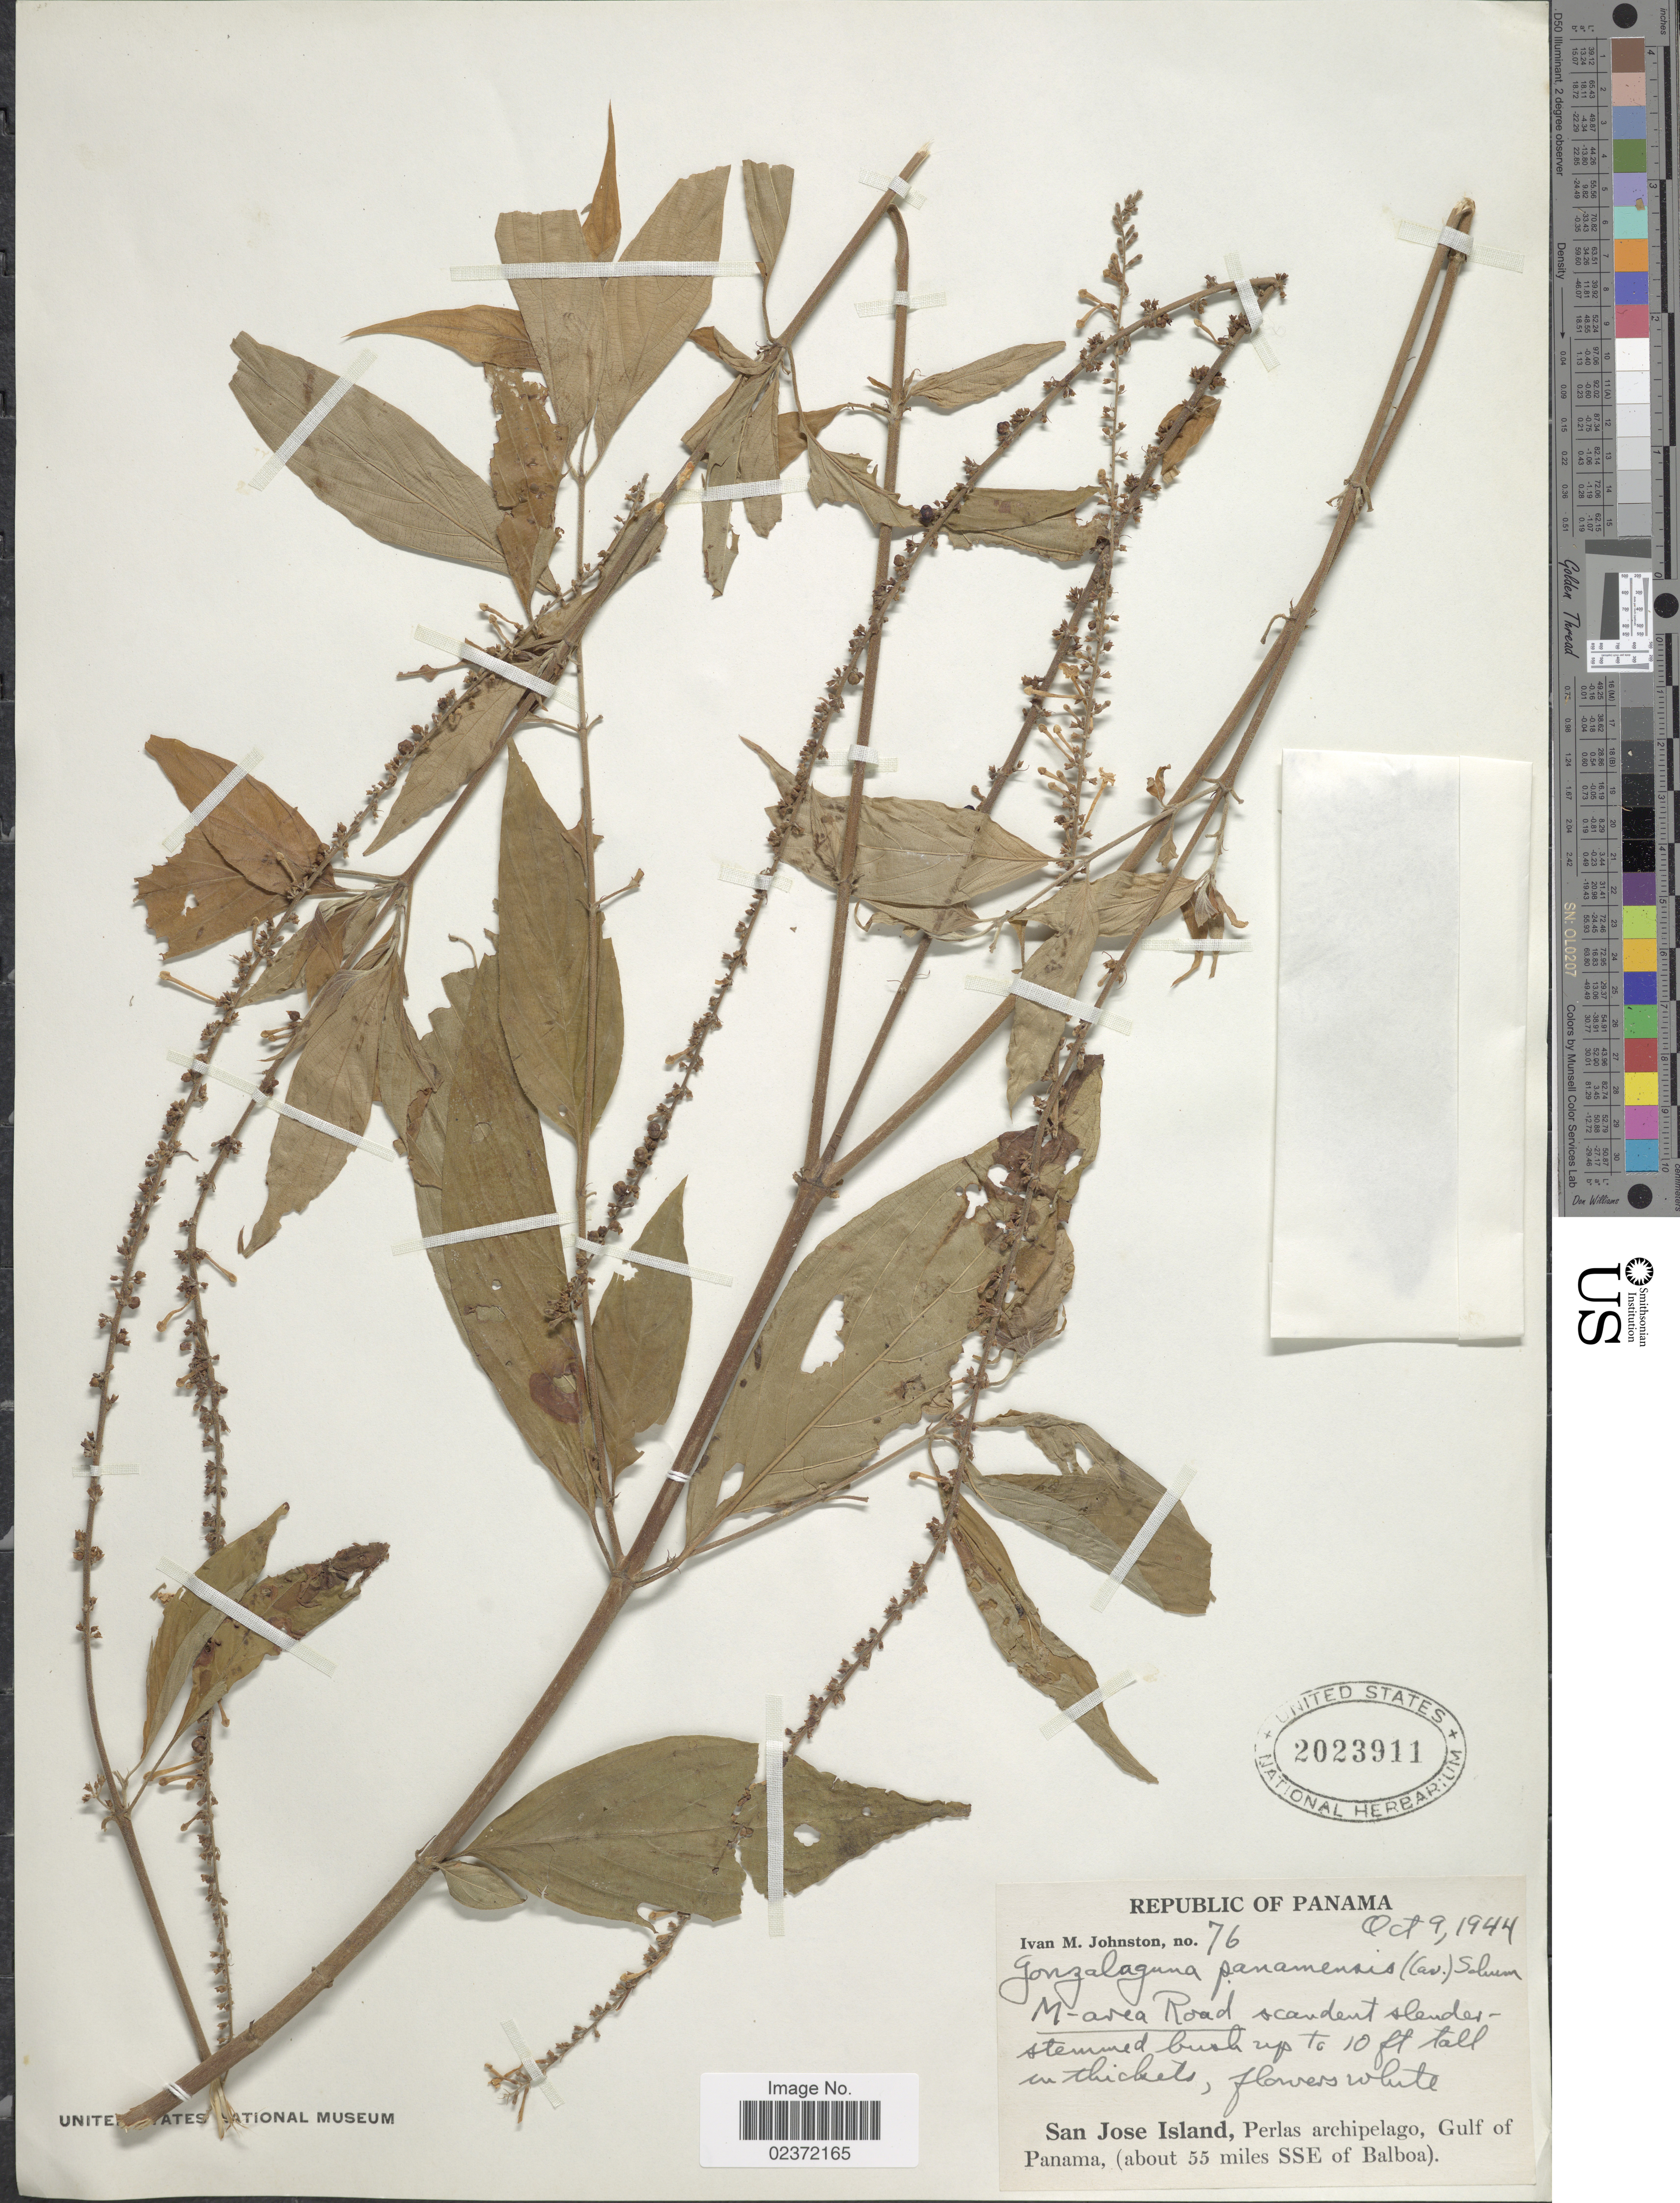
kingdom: Plantae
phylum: Tracheophyta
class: Magnoliopsida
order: Gentianales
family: Rubiaceae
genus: Gonzalagunia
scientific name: Gonzalagunia panamensis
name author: (Cav.) K. Schum.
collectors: I.M. Johnston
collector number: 76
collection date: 1944-10-09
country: Panama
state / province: Panamá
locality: San Jose Island, Perlas archipelago, Gulf of Panama, (about 55 miles SSE of Balboa), M-area Road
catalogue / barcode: US 2023911